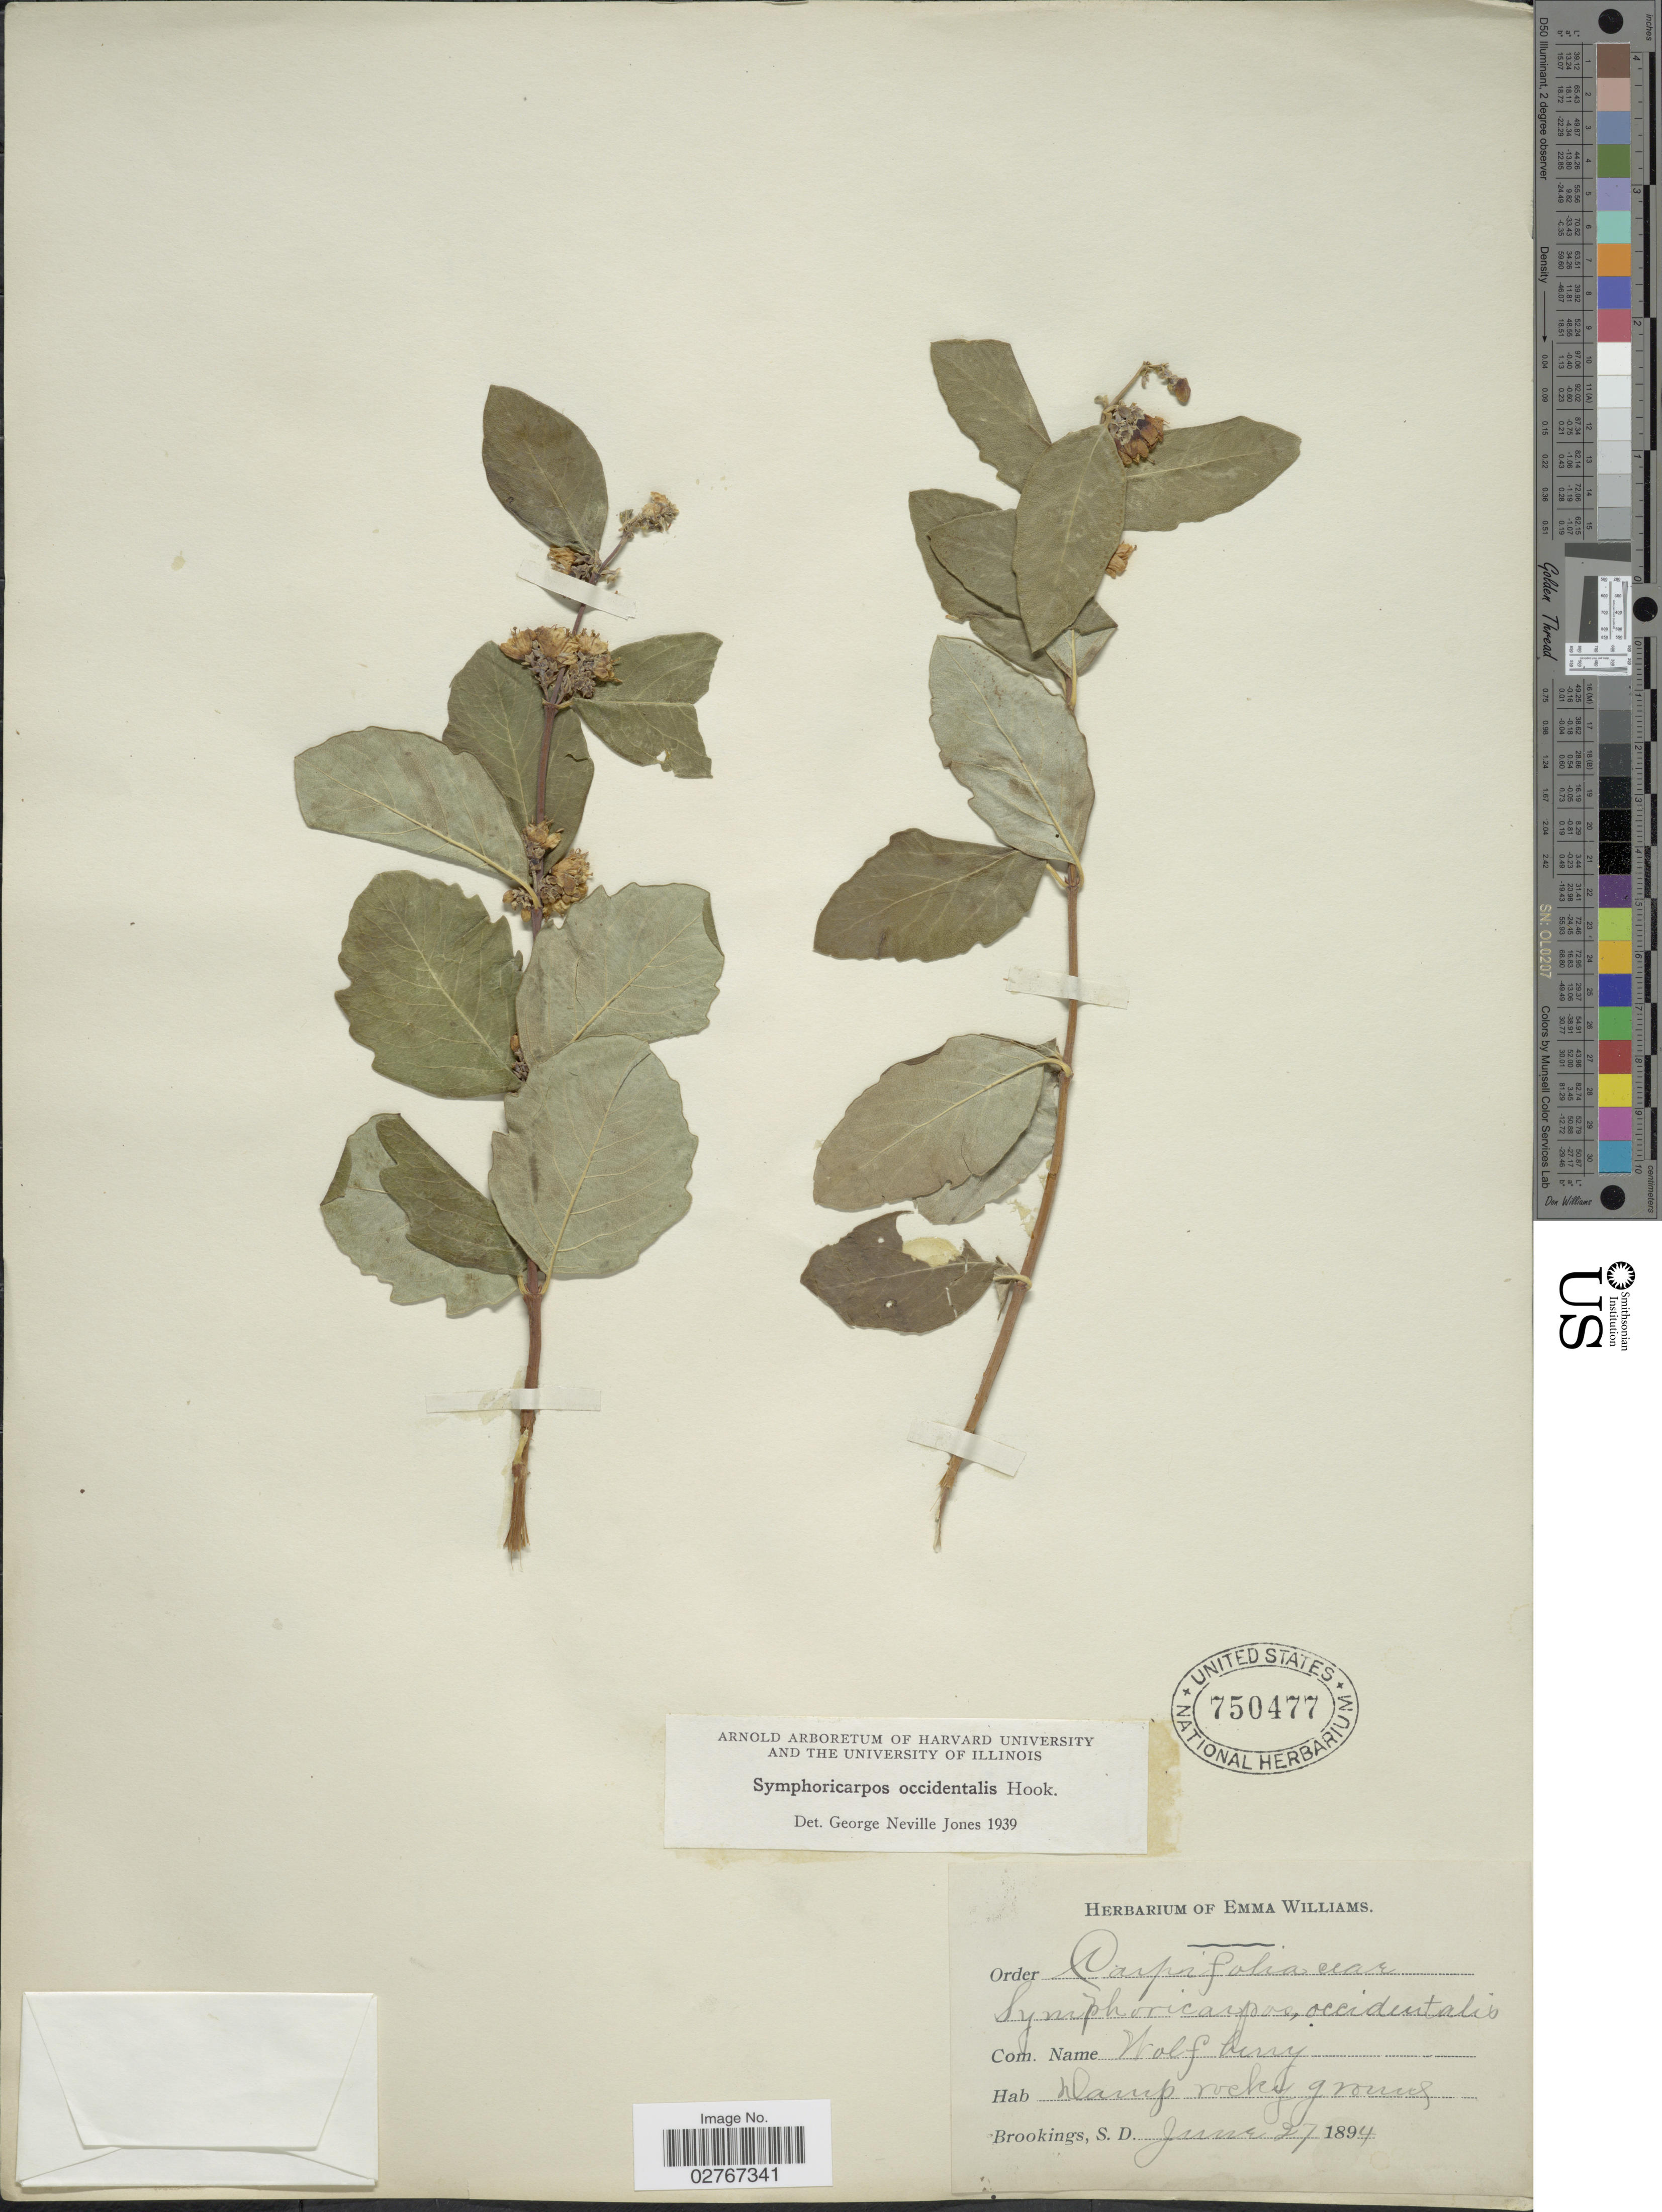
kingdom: Plantae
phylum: Tracheophyta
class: Magnoliopsida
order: Dipsacales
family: Caprifoliaceae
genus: Symphoricarpos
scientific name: Symphoricarpos occidentalis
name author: (R. Br.) Hook.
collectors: Ex herb. of Emma Williams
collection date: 1894-06-27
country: United States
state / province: South Dakota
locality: Brookings.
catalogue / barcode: US 750477